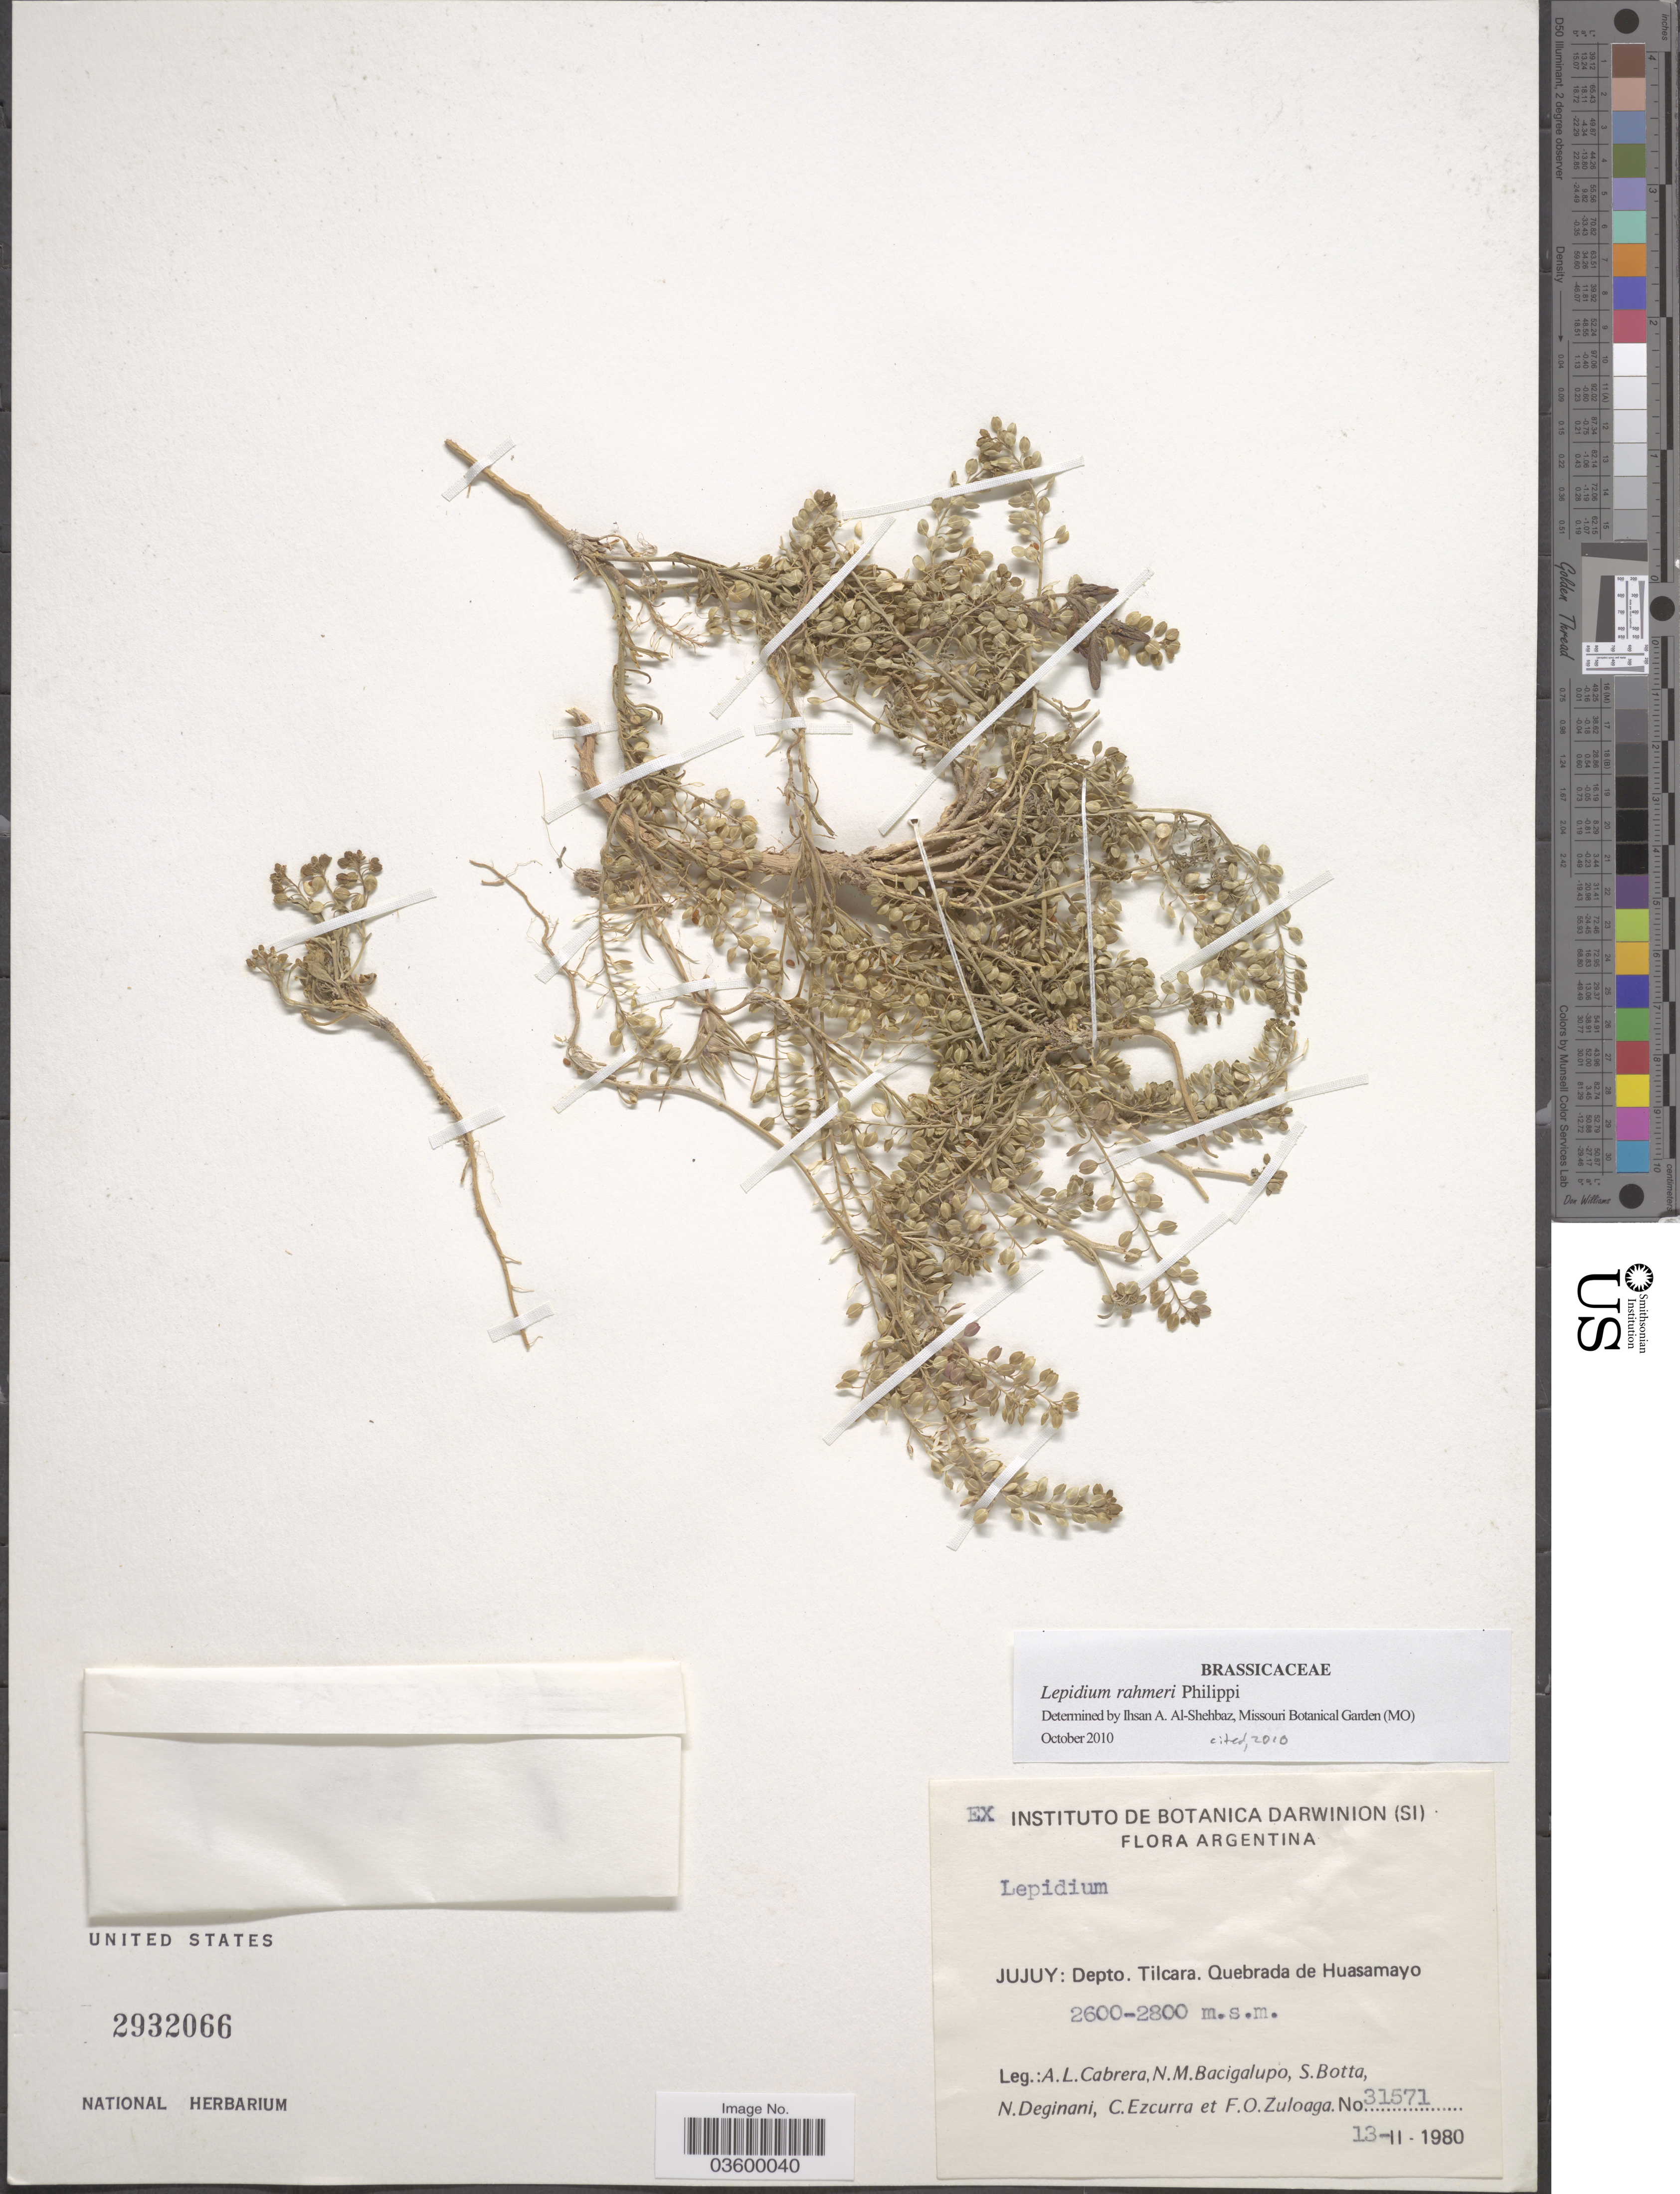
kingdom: Plantae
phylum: Tracheophyta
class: Magnoliopsida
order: Brassicales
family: Brassicaceae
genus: Lepidium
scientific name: Lepidium rahmeri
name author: Phil.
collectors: A. L. Cabrera, N. M. Bacigalupo, S. Botta, N. Deginani & et al.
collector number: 31571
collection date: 1980-02-13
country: Argentina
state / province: Jujuy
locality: Depto. Tilcara. Quebrada de Huasamayo.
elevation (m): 2600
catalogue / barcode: US 2932066